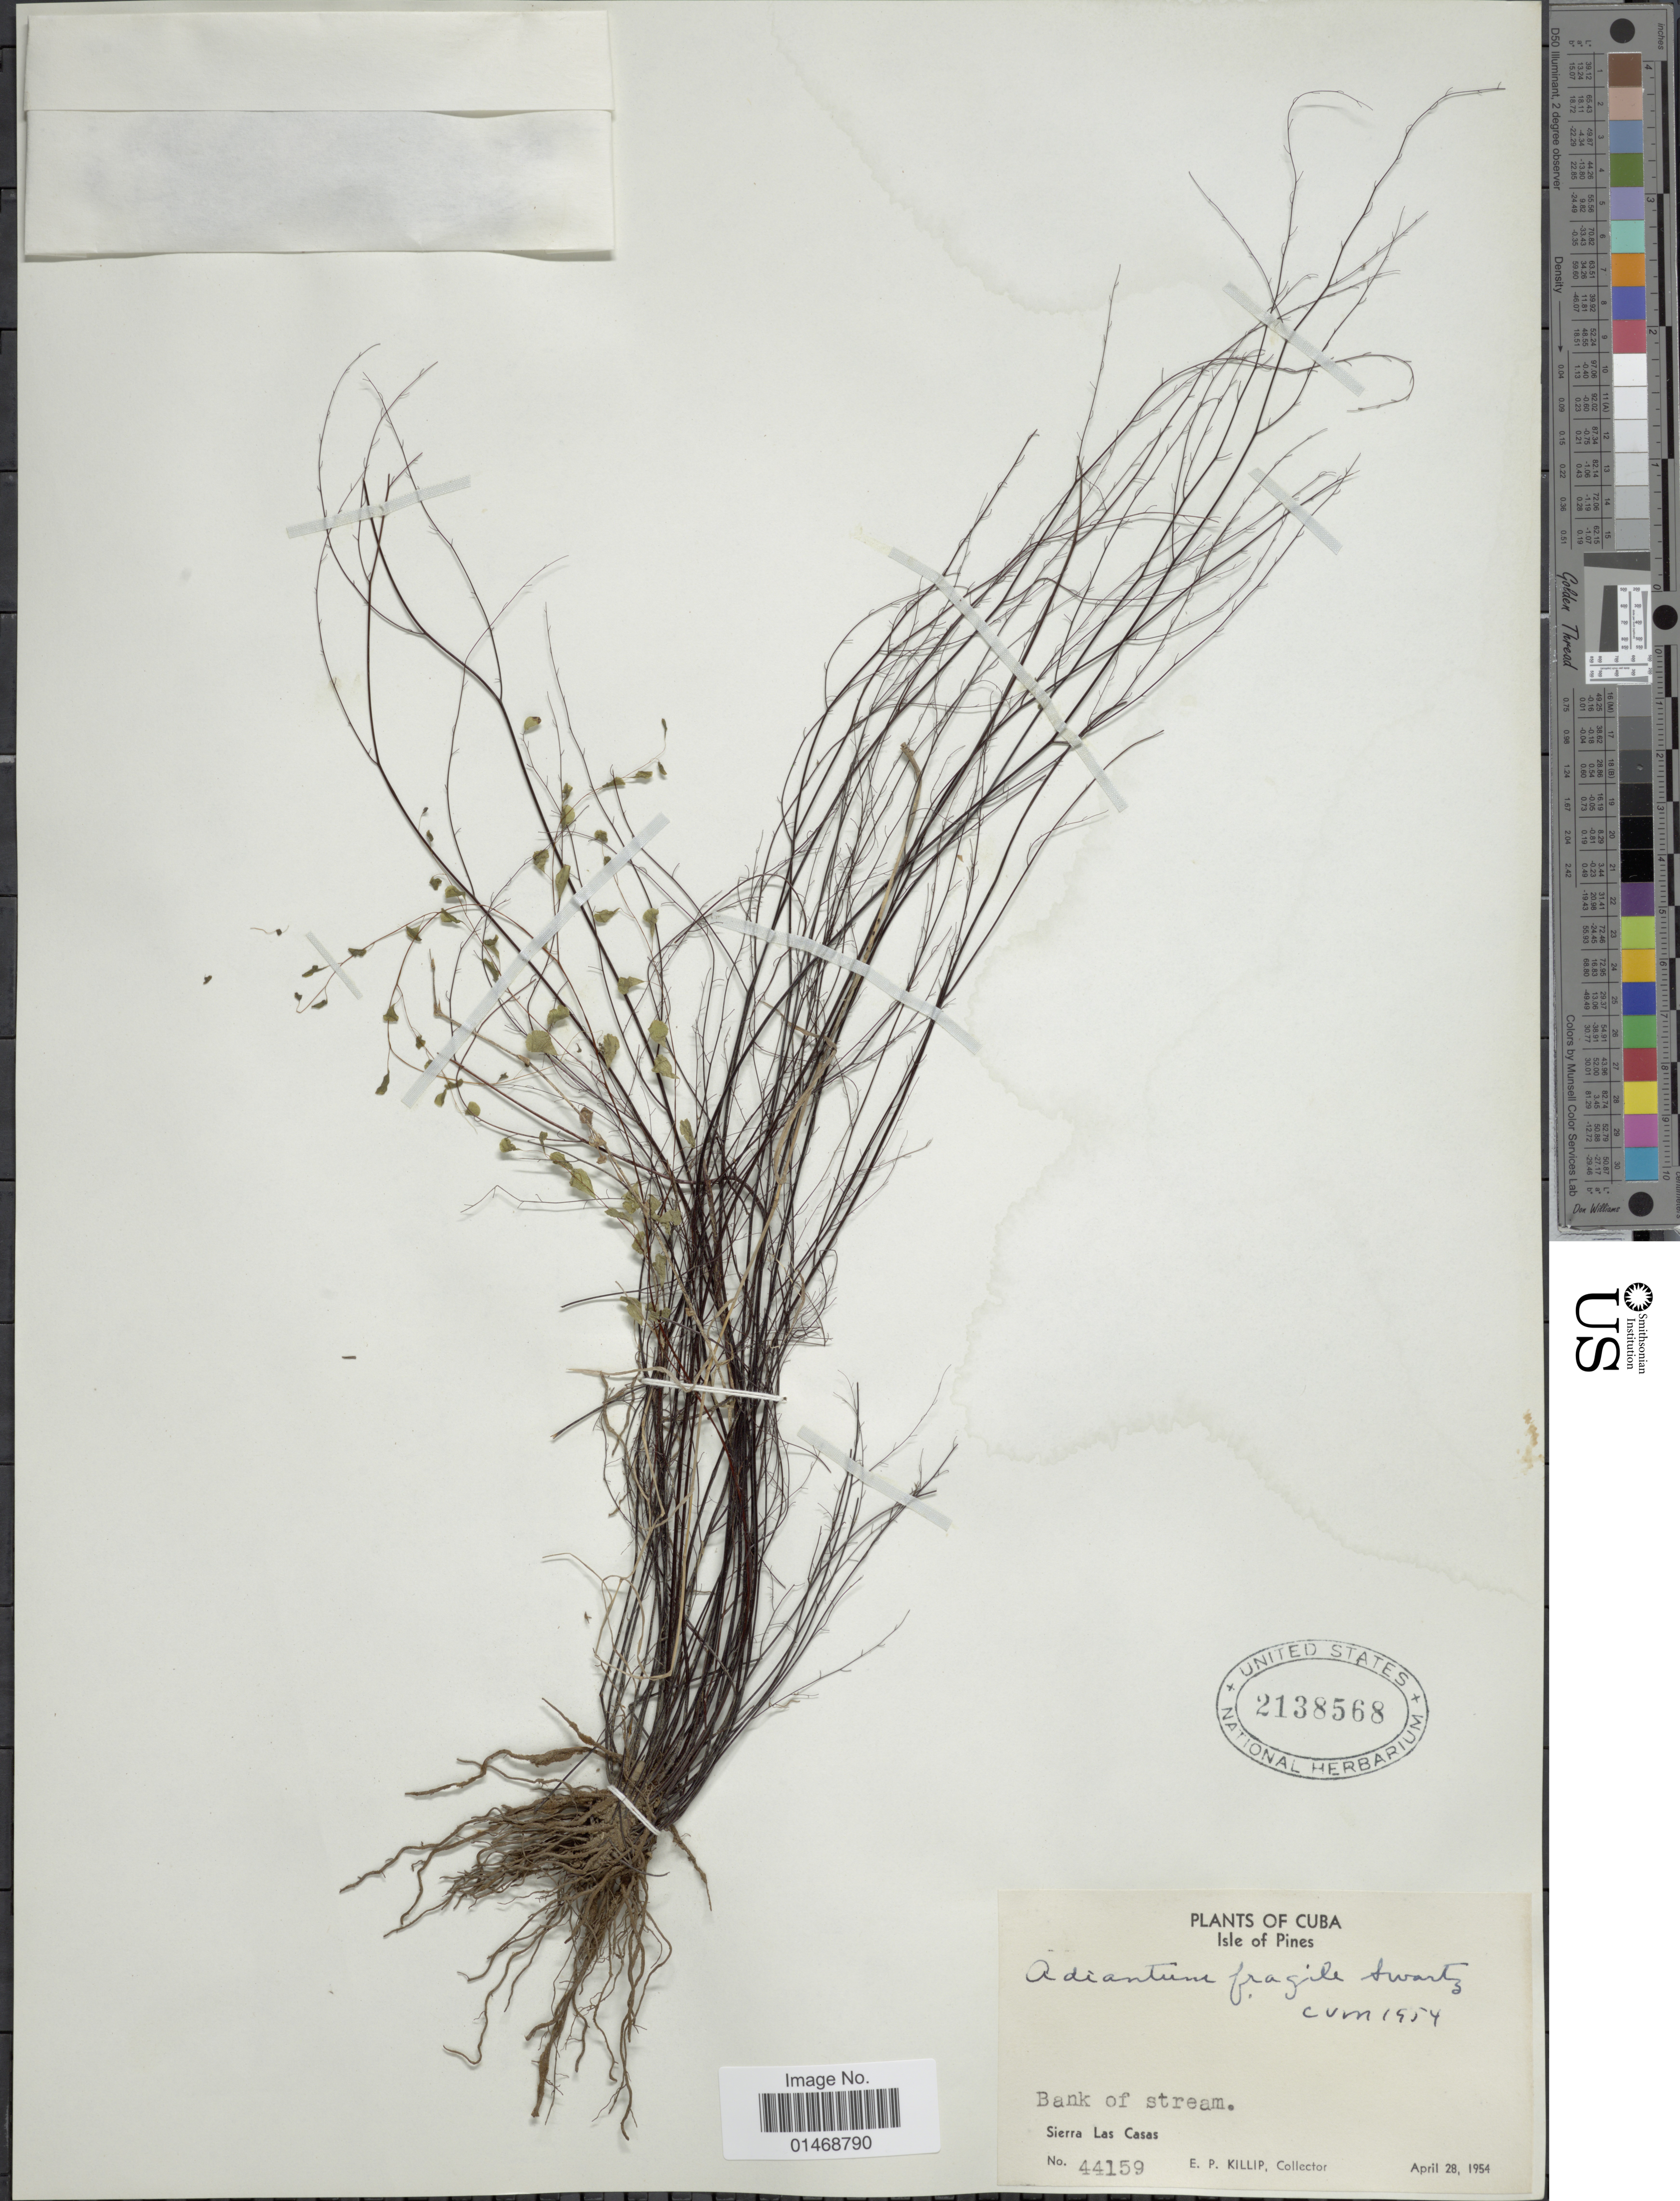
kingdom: Plantae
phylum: Tracheophyta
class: Polypodiopsida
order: Polypodiales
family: Pteridaceae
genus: Adiantum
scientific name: Adiantum fragile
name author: Sw.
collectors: E. P. Killip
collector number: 44159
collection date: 1954-04-28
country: New Caledonia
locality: Isle of Pines, bank of stream, Sierra Las Casas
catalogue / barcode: US 2138568